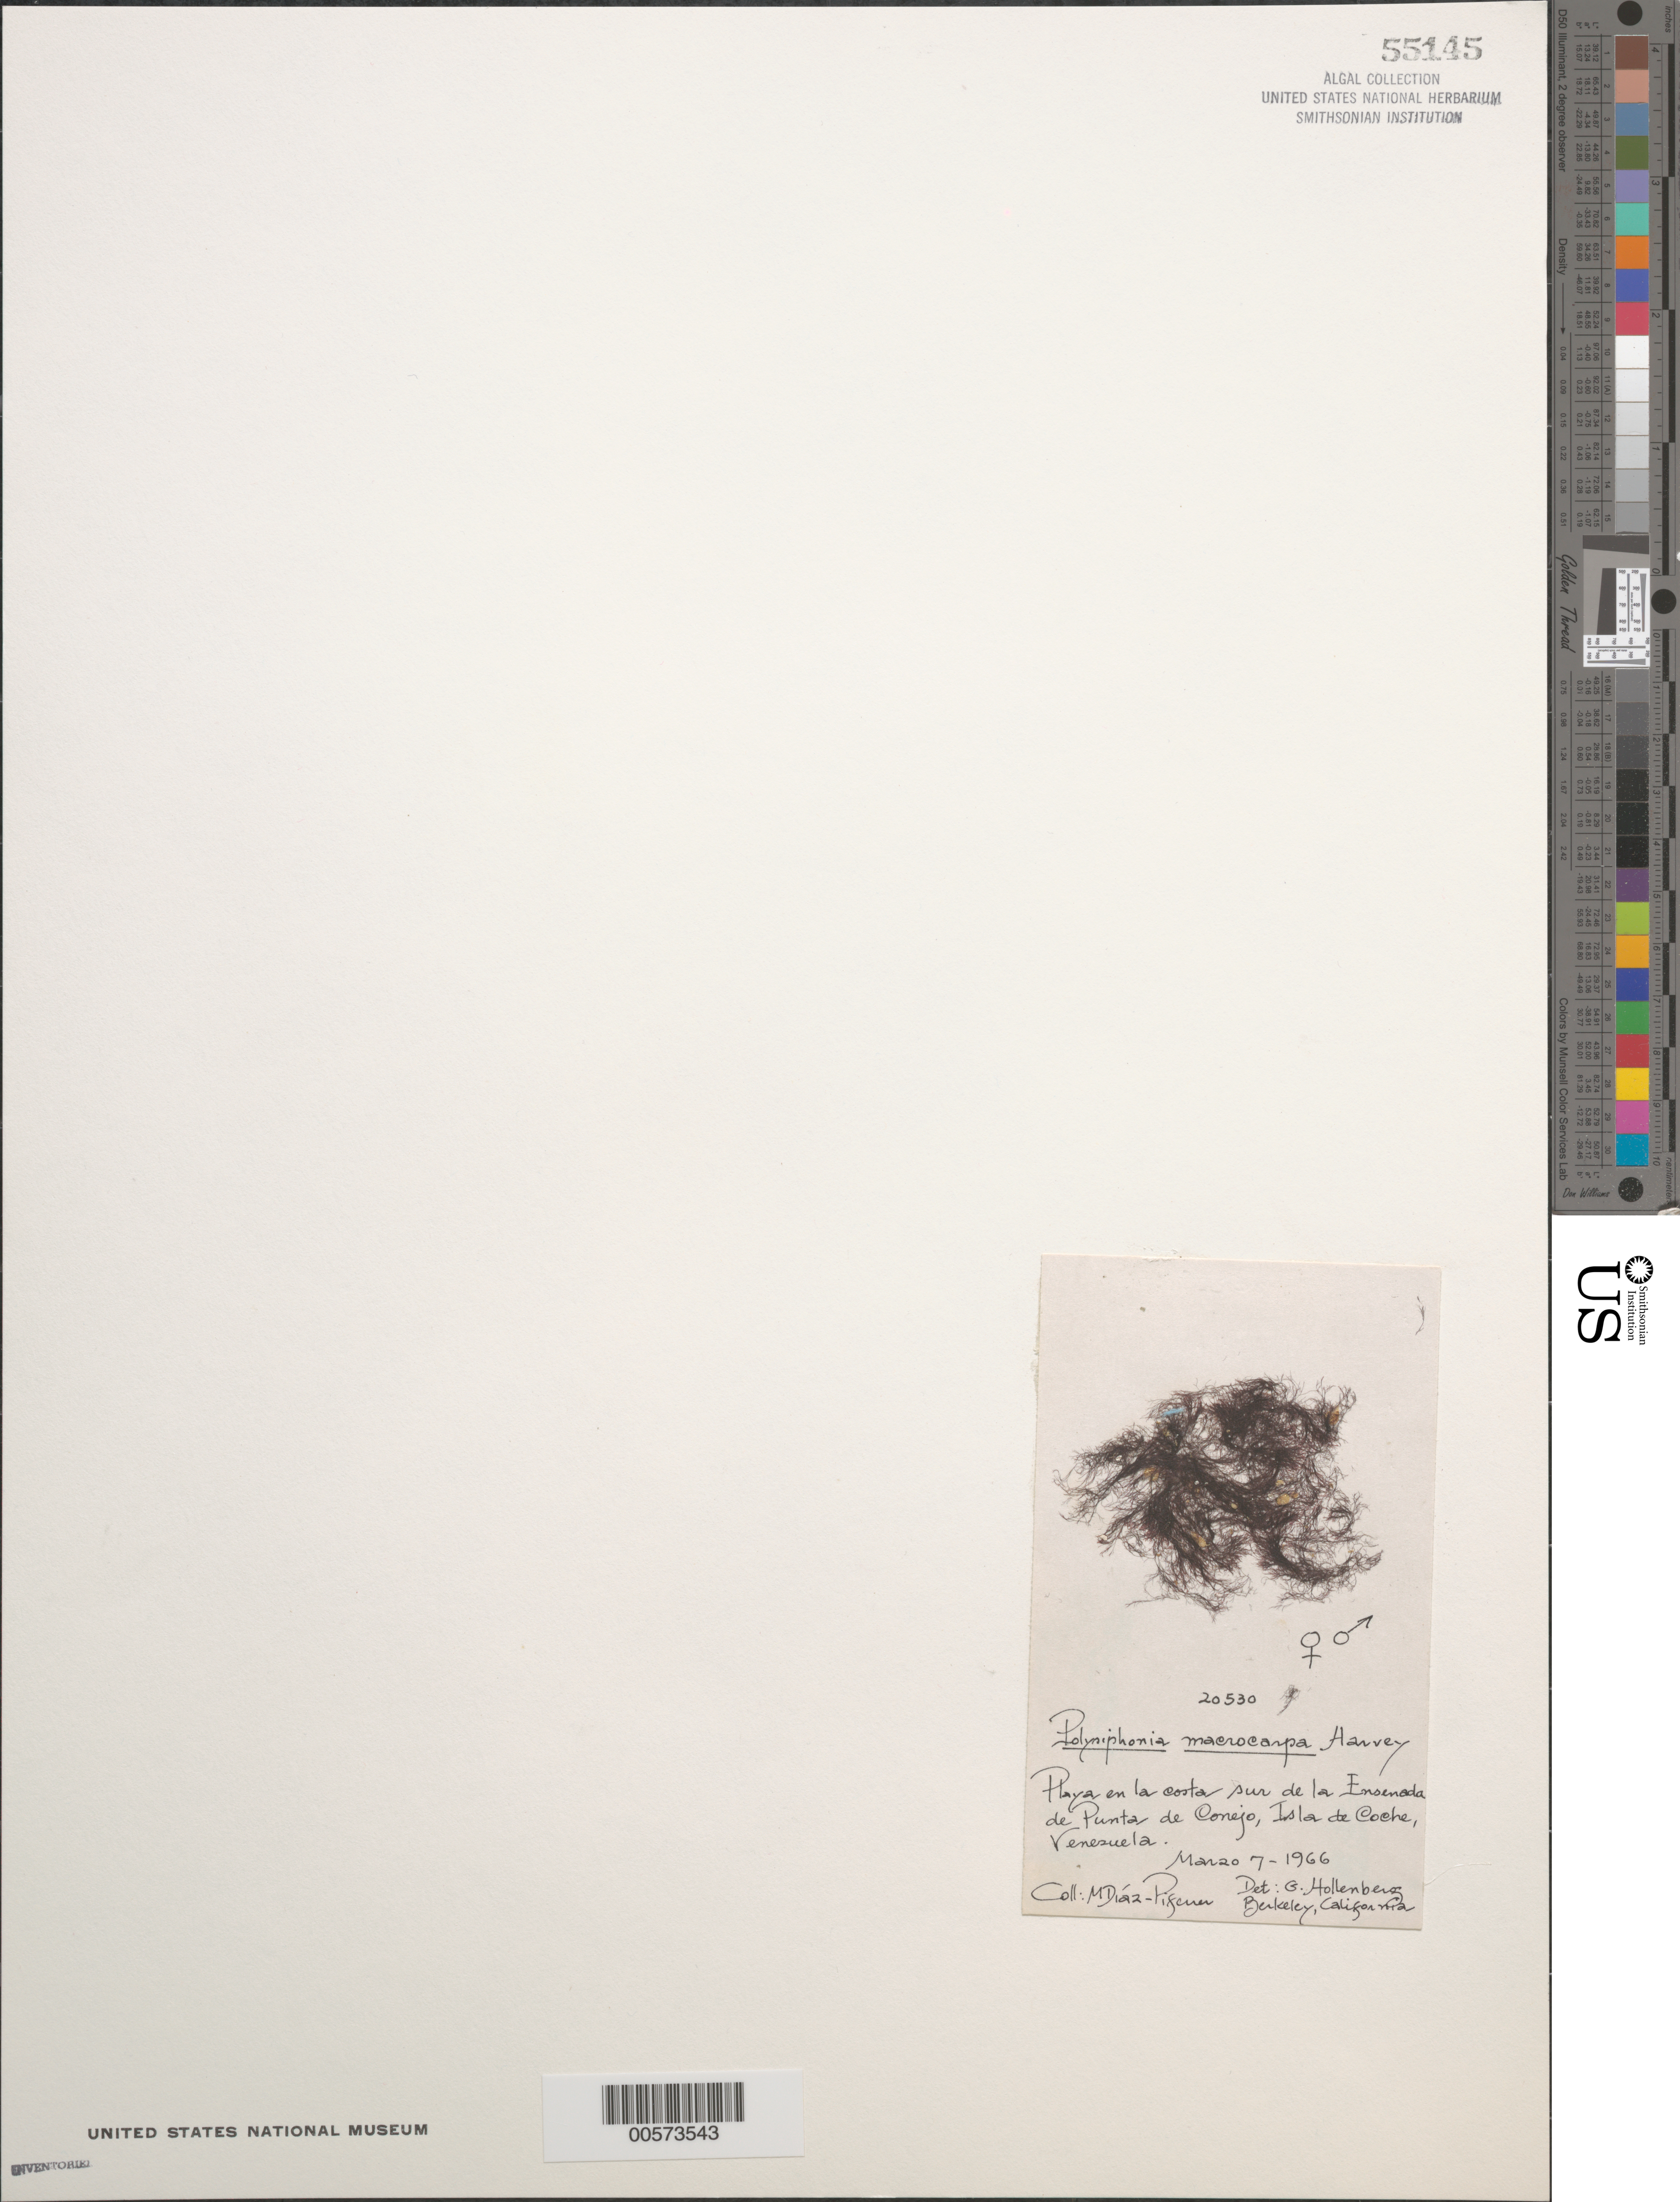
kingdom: Plantae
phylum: Rhodophyta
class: Florideophyceae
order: Ceramiales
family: Rhodomelaceae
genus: Polysiphonia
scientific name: Polysiphonia macrocarpa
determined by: Hollenberg, George J.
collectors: M. Diaz-Piferrer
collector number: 20530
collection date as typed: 07 Mar 1966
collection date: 1966-03-07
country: Venezuela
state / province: Nueva Esparta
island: Coche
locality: Ensenada de Punta de Conejo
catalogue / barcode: US 55145